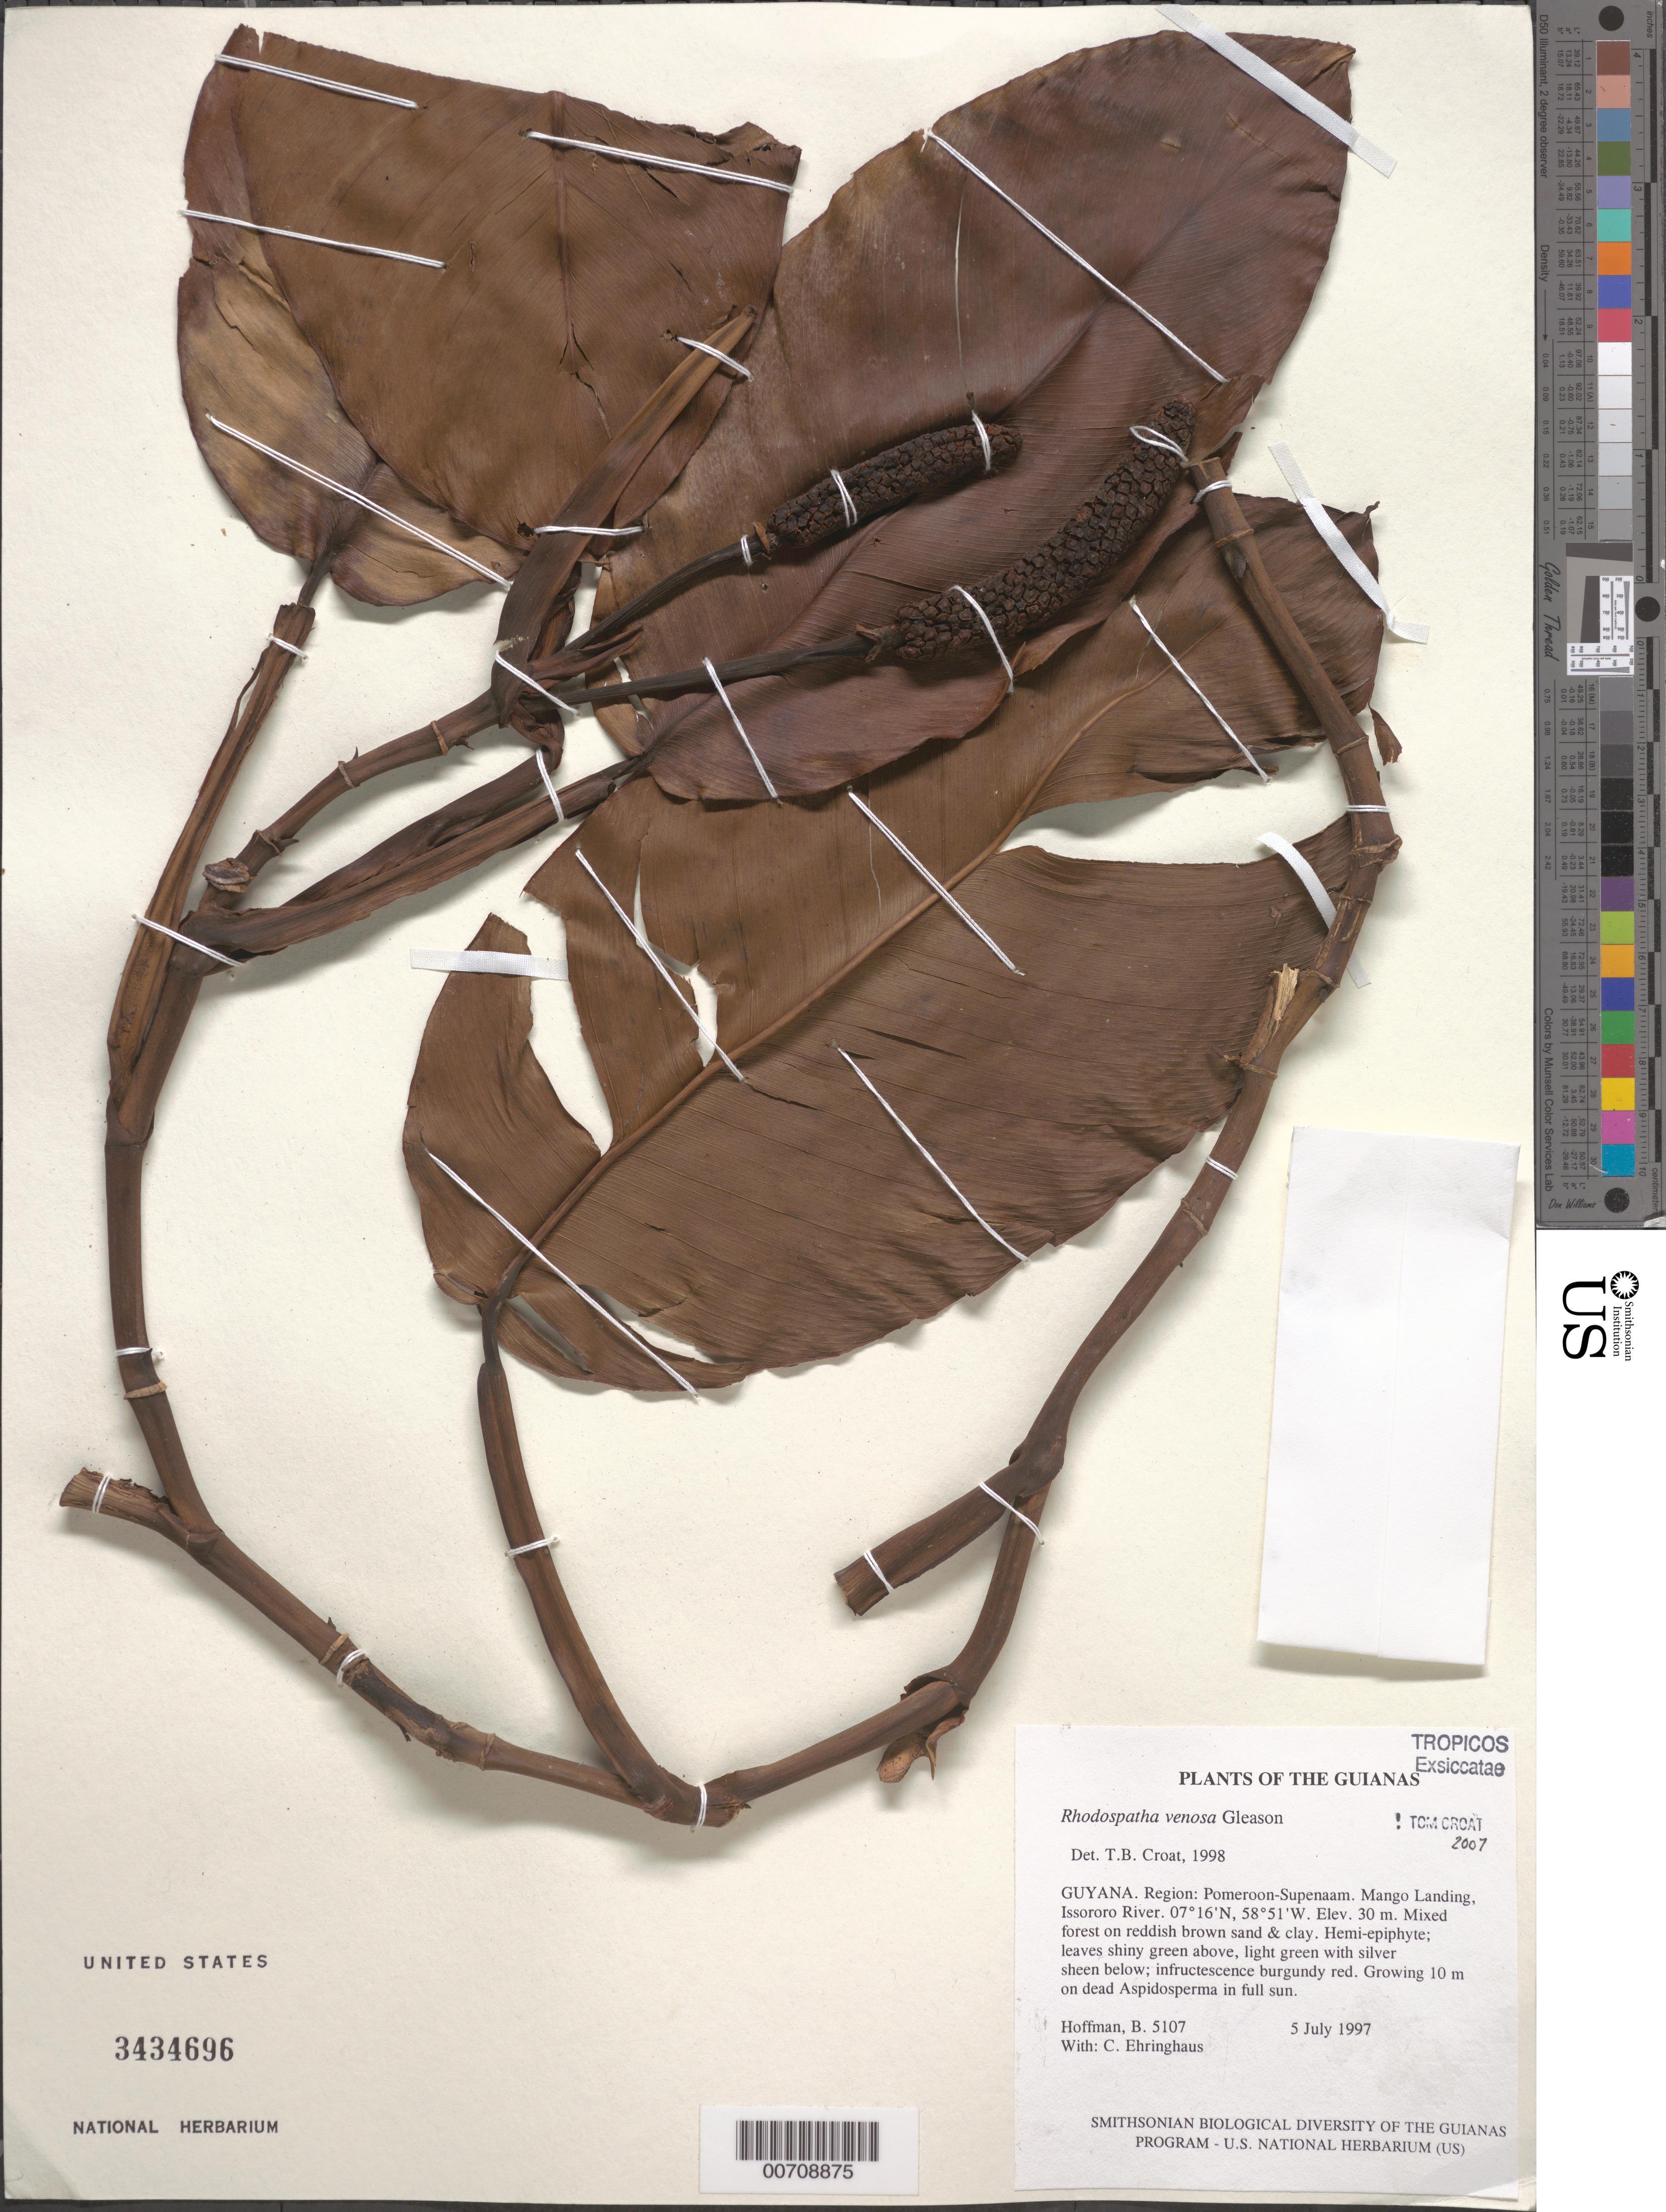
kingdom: Plantae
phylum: Tracheophyta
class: Liliopsida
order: Alismatales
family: Araceae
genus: Rhodospatha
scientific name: Rhodospatha venosa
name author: Gleason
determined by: Croat, Thomas B., Missouri Botanical Garden (MO)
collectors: B. Hoffman & C. Ehringhaus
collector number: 5107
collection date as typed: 5 July 1997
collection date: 1997-07-05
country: Guyana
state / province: Pomeroon-Supenaam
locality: Mango Landing, Issororo River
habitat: Mixed forest on reddish brown sand & clay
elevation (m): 30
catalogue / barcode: US 3434696